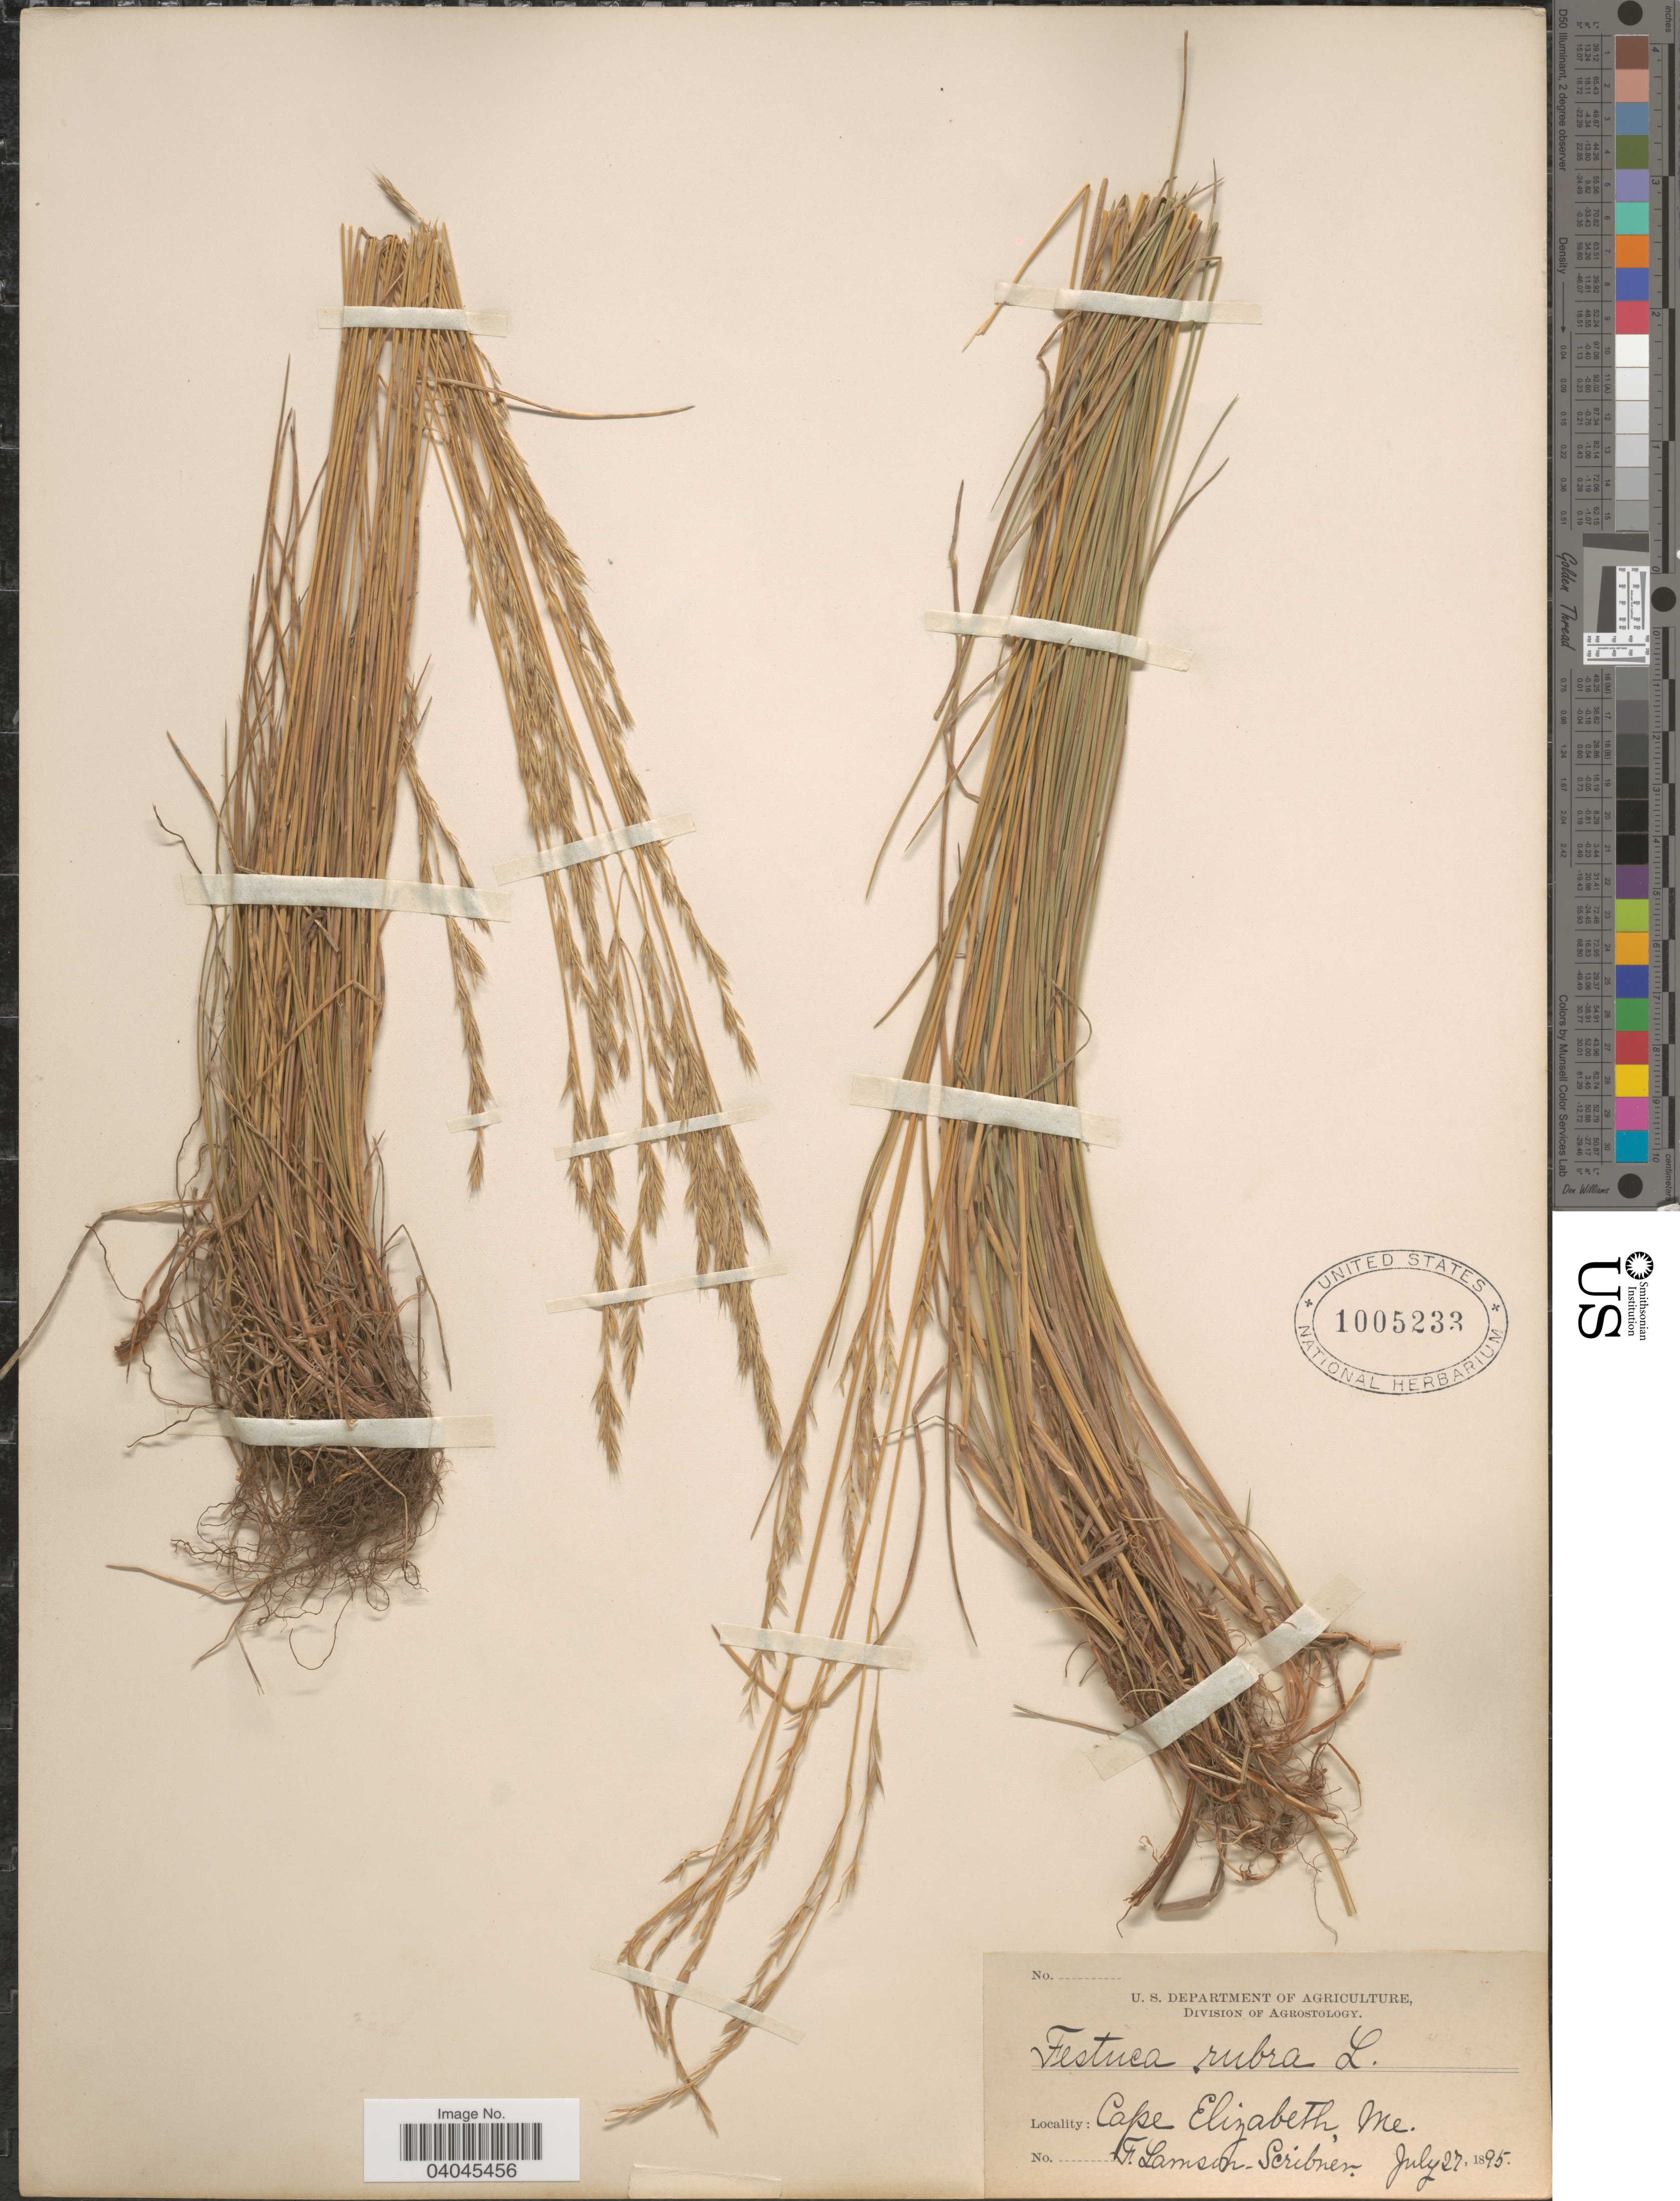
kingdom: Plantae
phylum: Tracheophyta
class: Liliopsida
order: Poales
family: Poaceae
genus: Festuca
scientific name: Festuca rubra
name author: L.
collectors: F. Lamson-Scribner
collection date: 1895-07-27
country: United States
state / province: Maine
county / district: Cumberland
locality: Cape Elizabeth.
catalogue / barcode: US 1005233